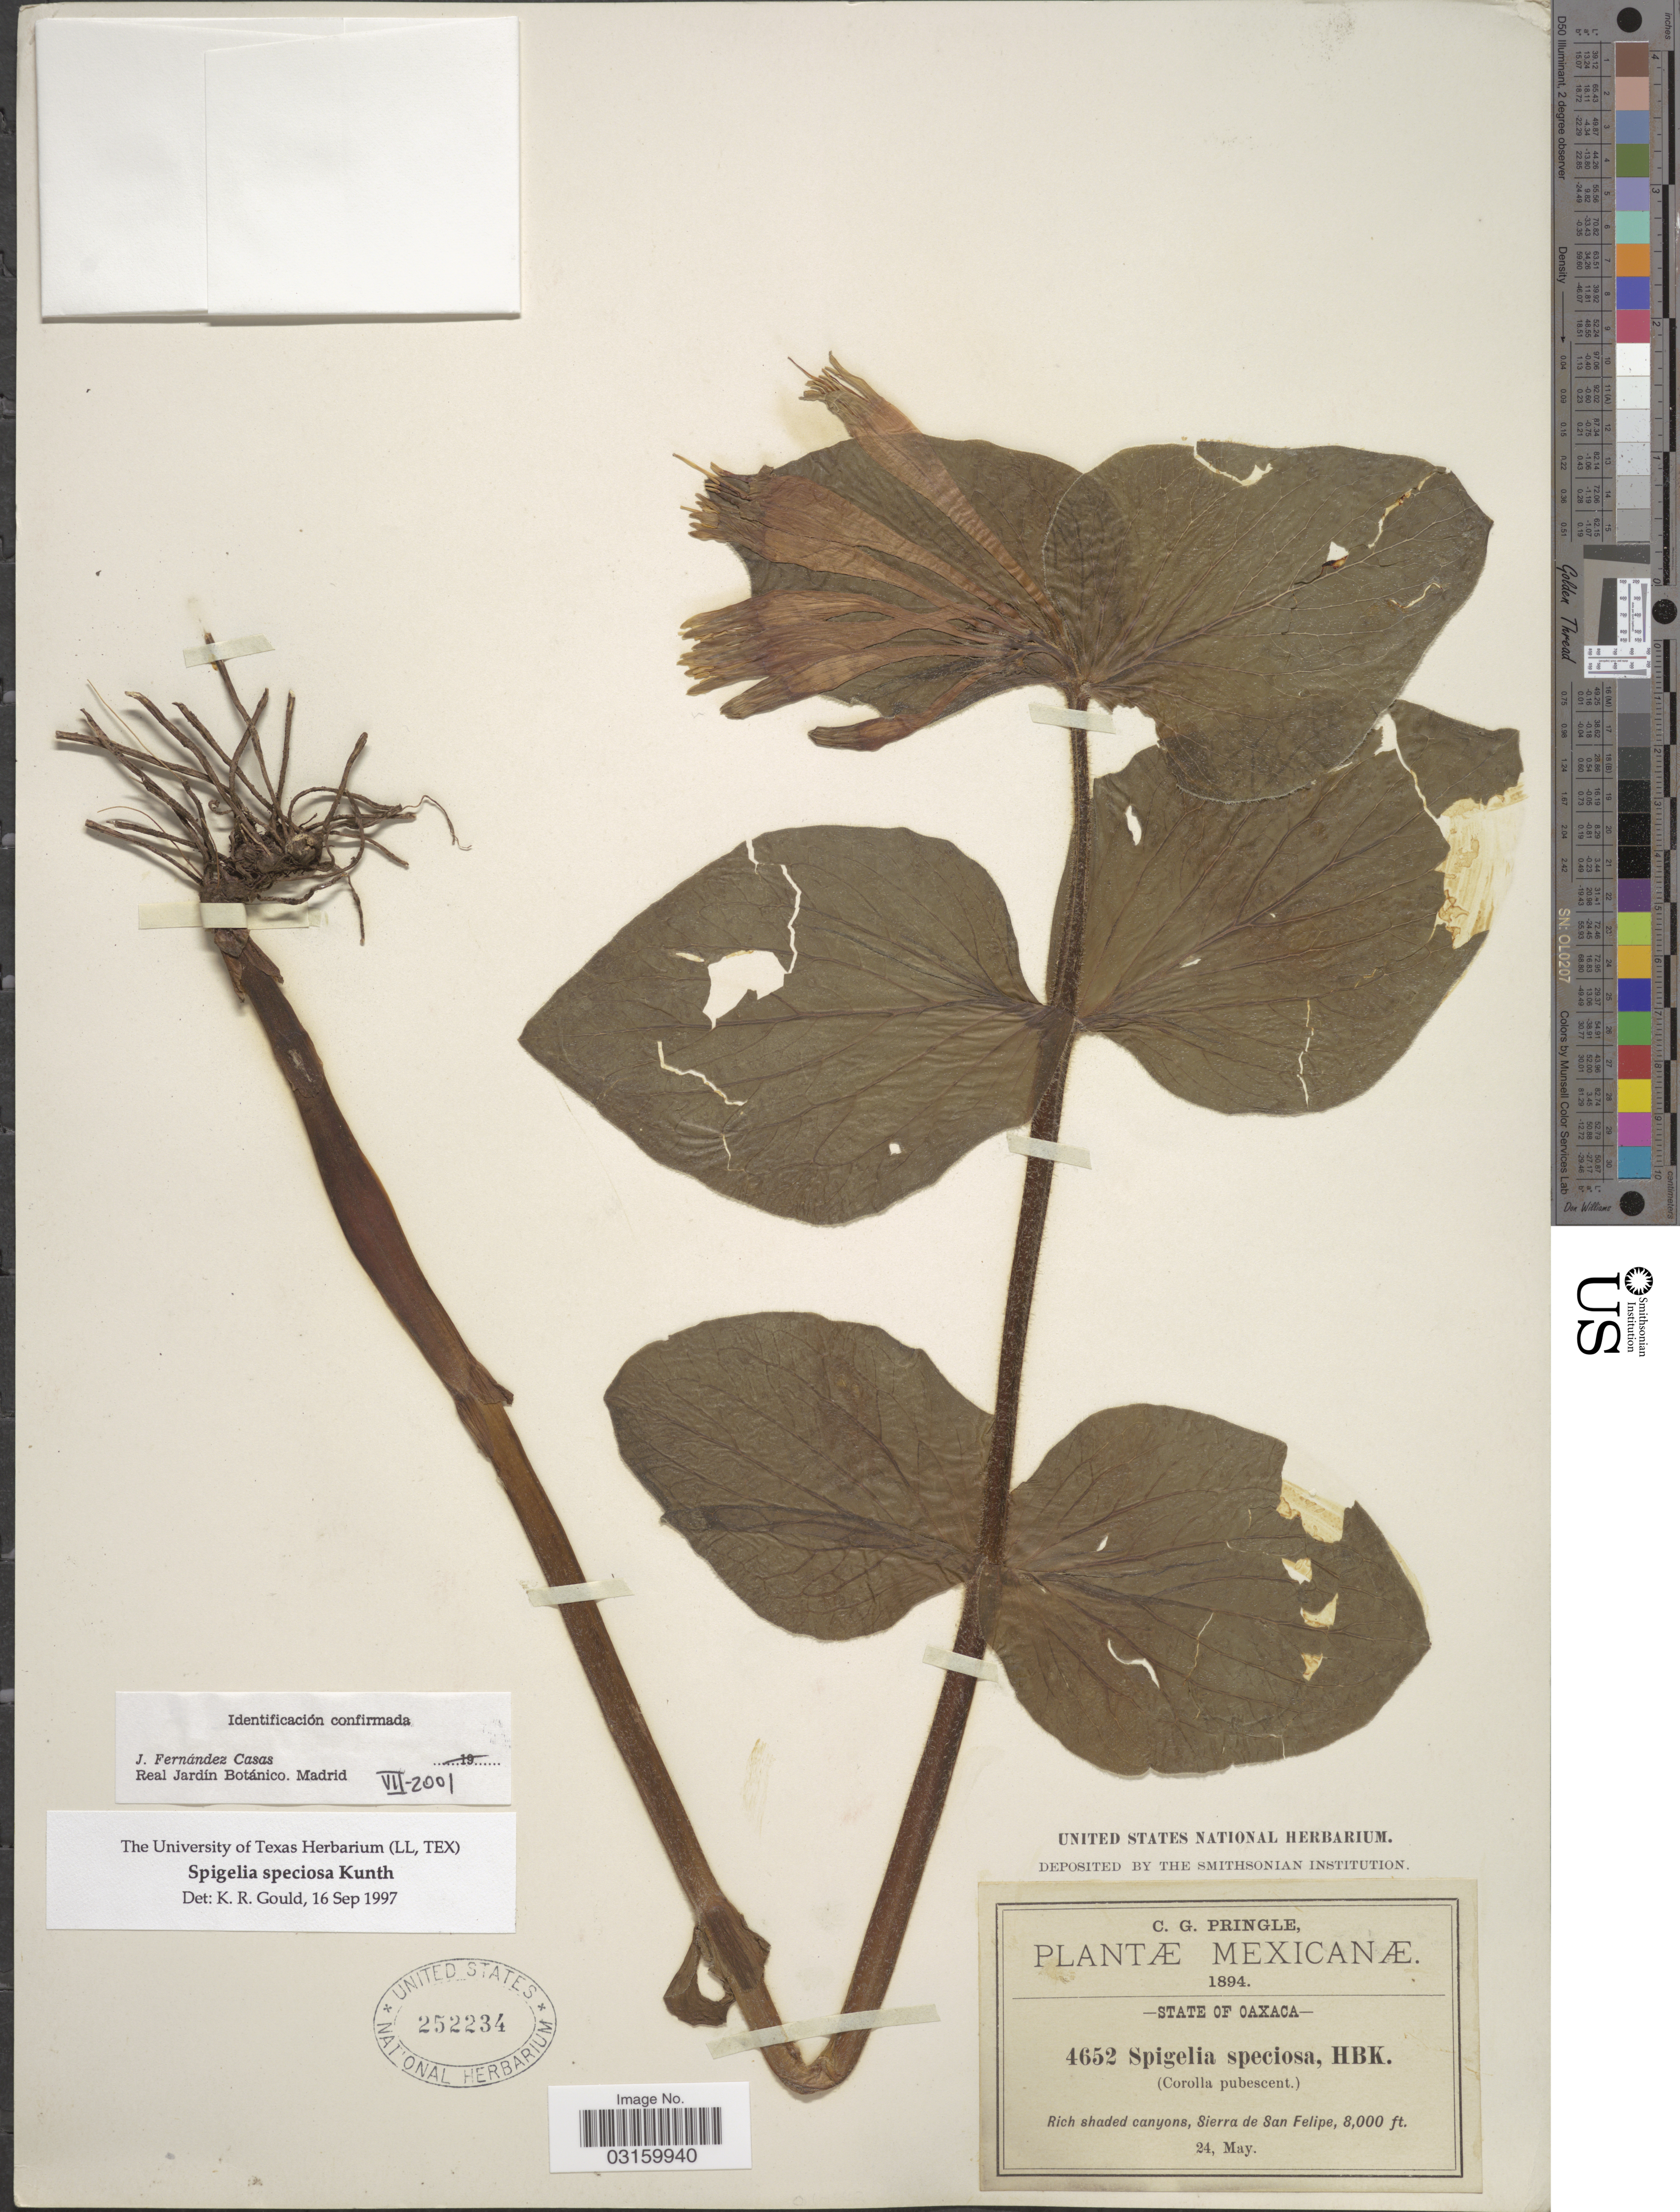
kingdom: Plantae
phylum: Tracheophyta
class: Magnoliopsida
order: Gentianales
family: Loganiaceae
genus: Spigelia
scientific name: Spigelia speciosa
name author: Kunth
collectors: C. G. Pringle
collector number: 4652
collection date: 1894-05-24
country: Mexico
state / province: Oaxaca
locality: Rich shaded canyons, Sierra de San Felipe.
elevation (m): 2438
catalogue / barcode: US 252234